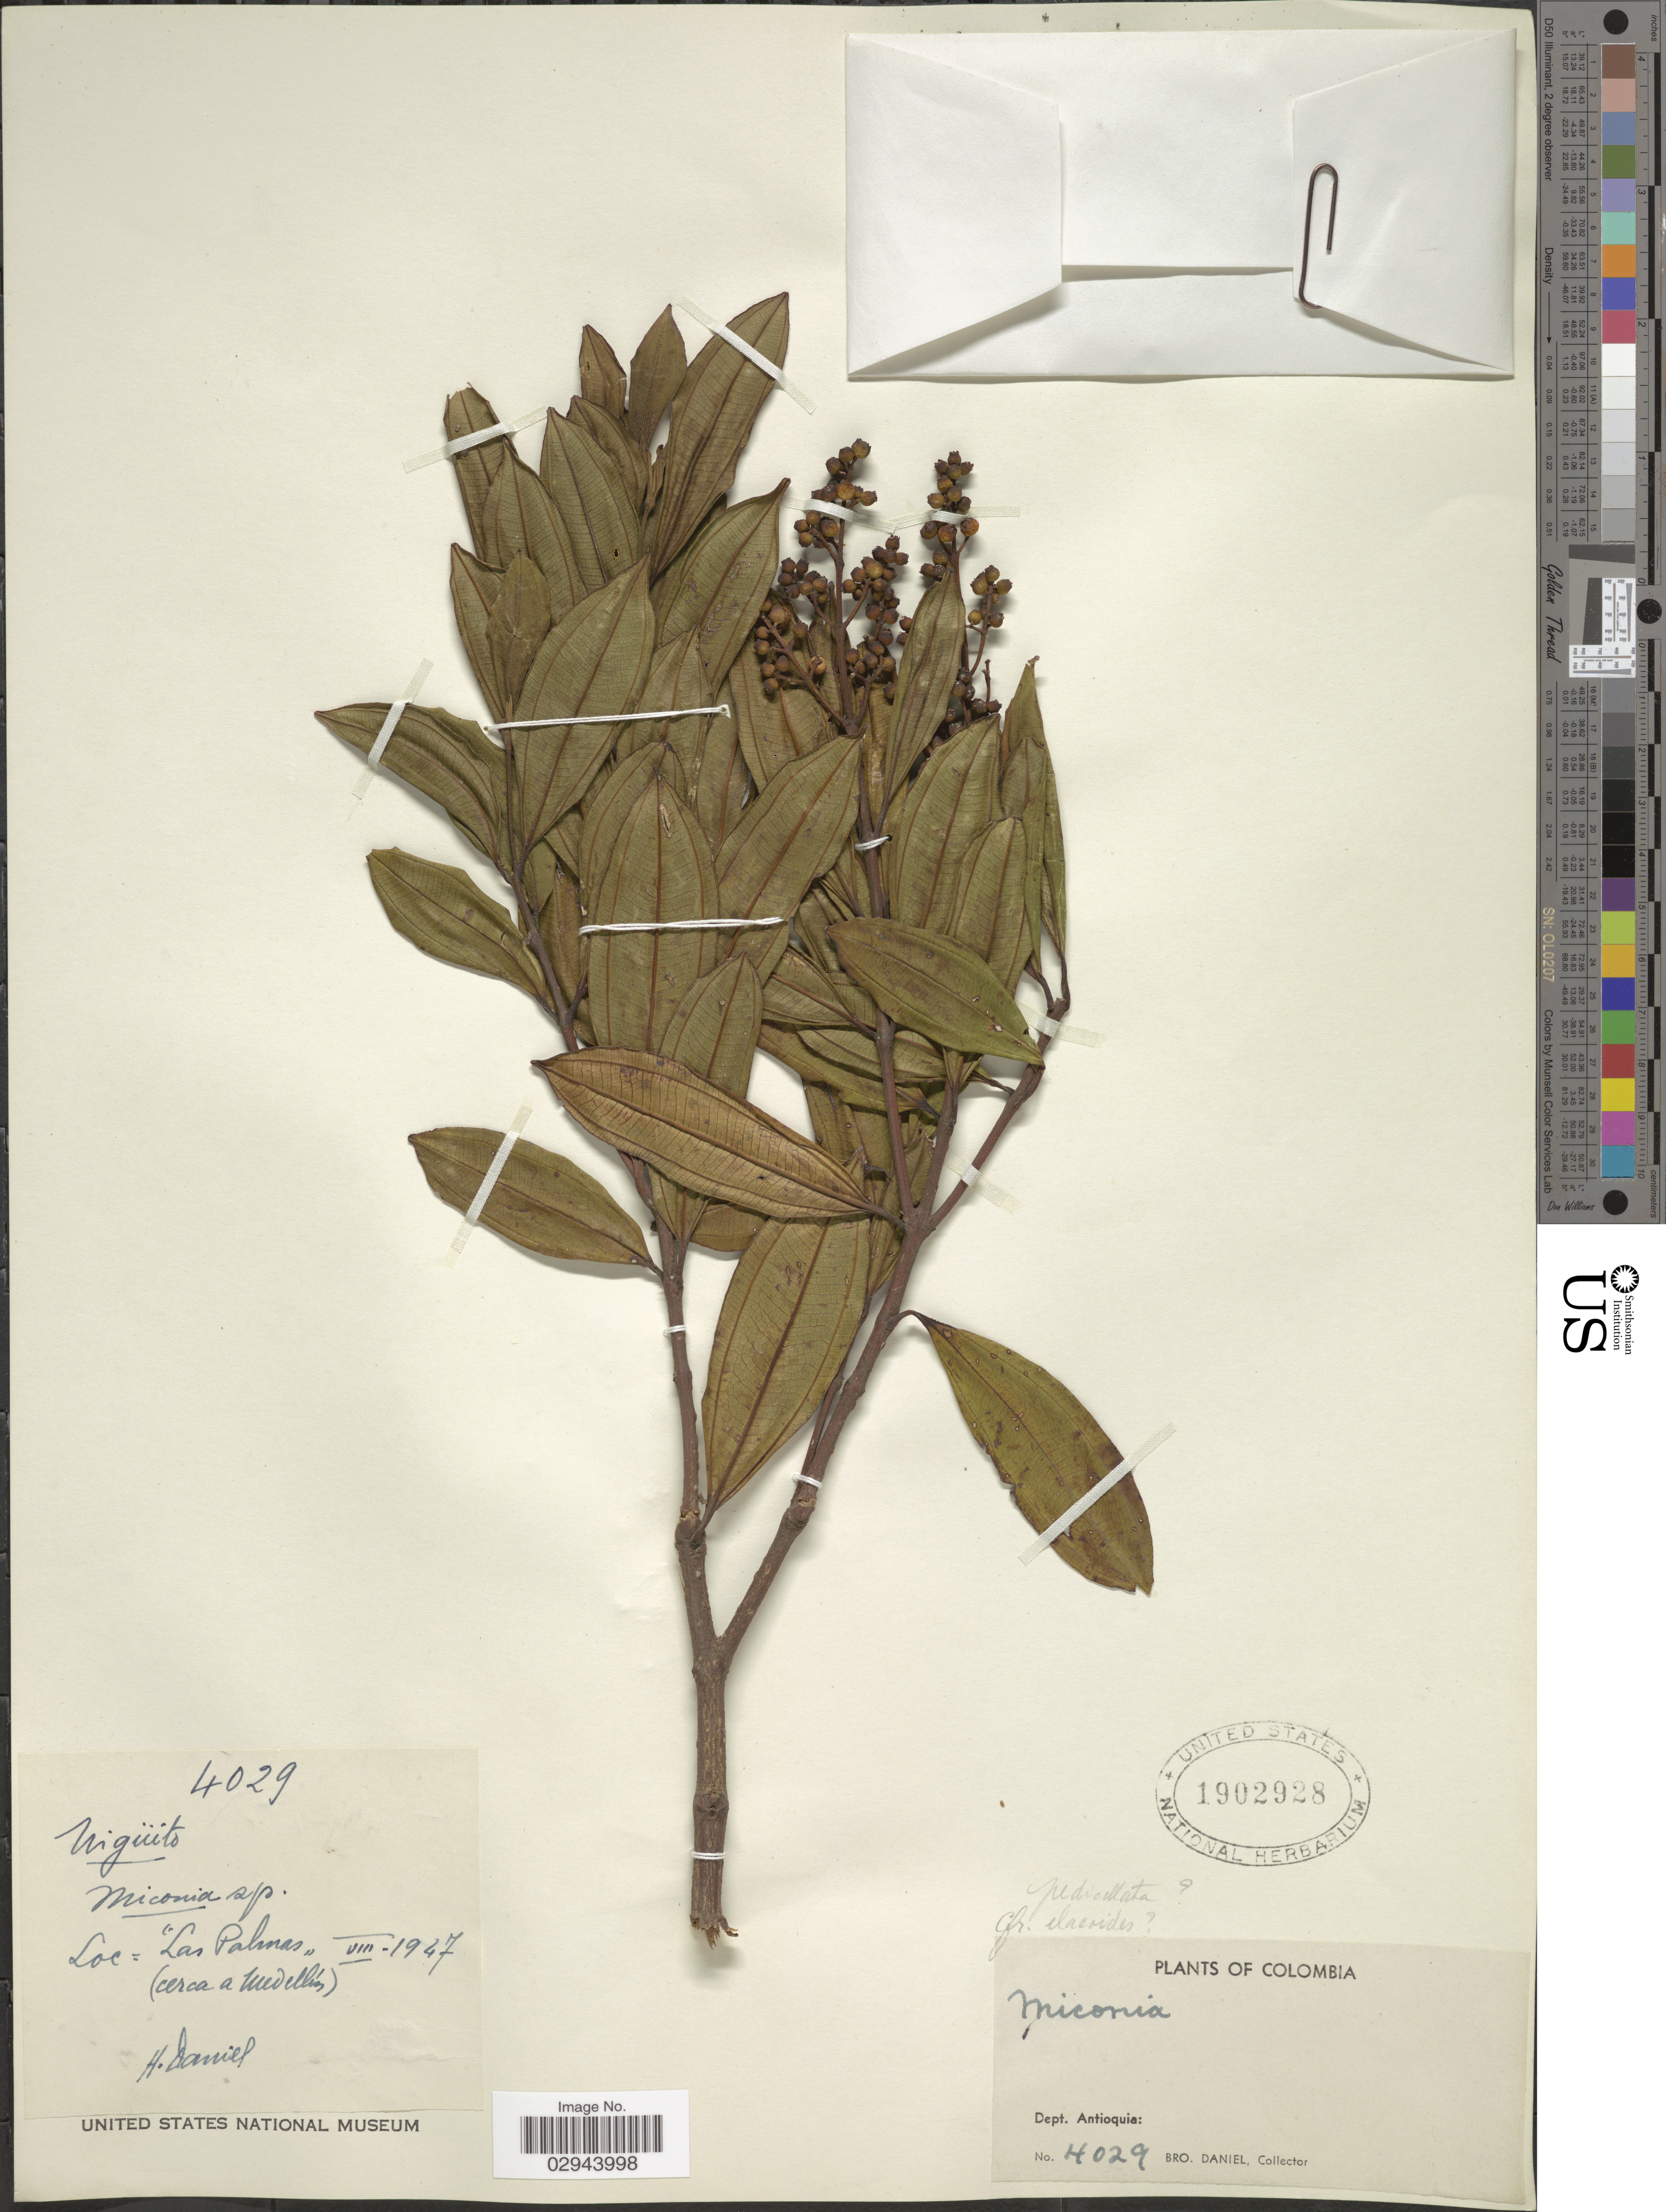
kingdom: Plantae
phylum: Tracheophyta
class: Magnoliopsida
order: Myrtales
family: Melastomataceae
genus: Miconia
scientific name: Miconia theizans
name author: (Bonpl.) Cogn.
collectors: Bro. Daniel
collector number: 4029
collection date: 1947-08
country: Colombia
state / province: Antioquia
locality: Dept. Antioquia, Las Palmas, cerca a Medellín.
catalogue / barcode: US 1902928